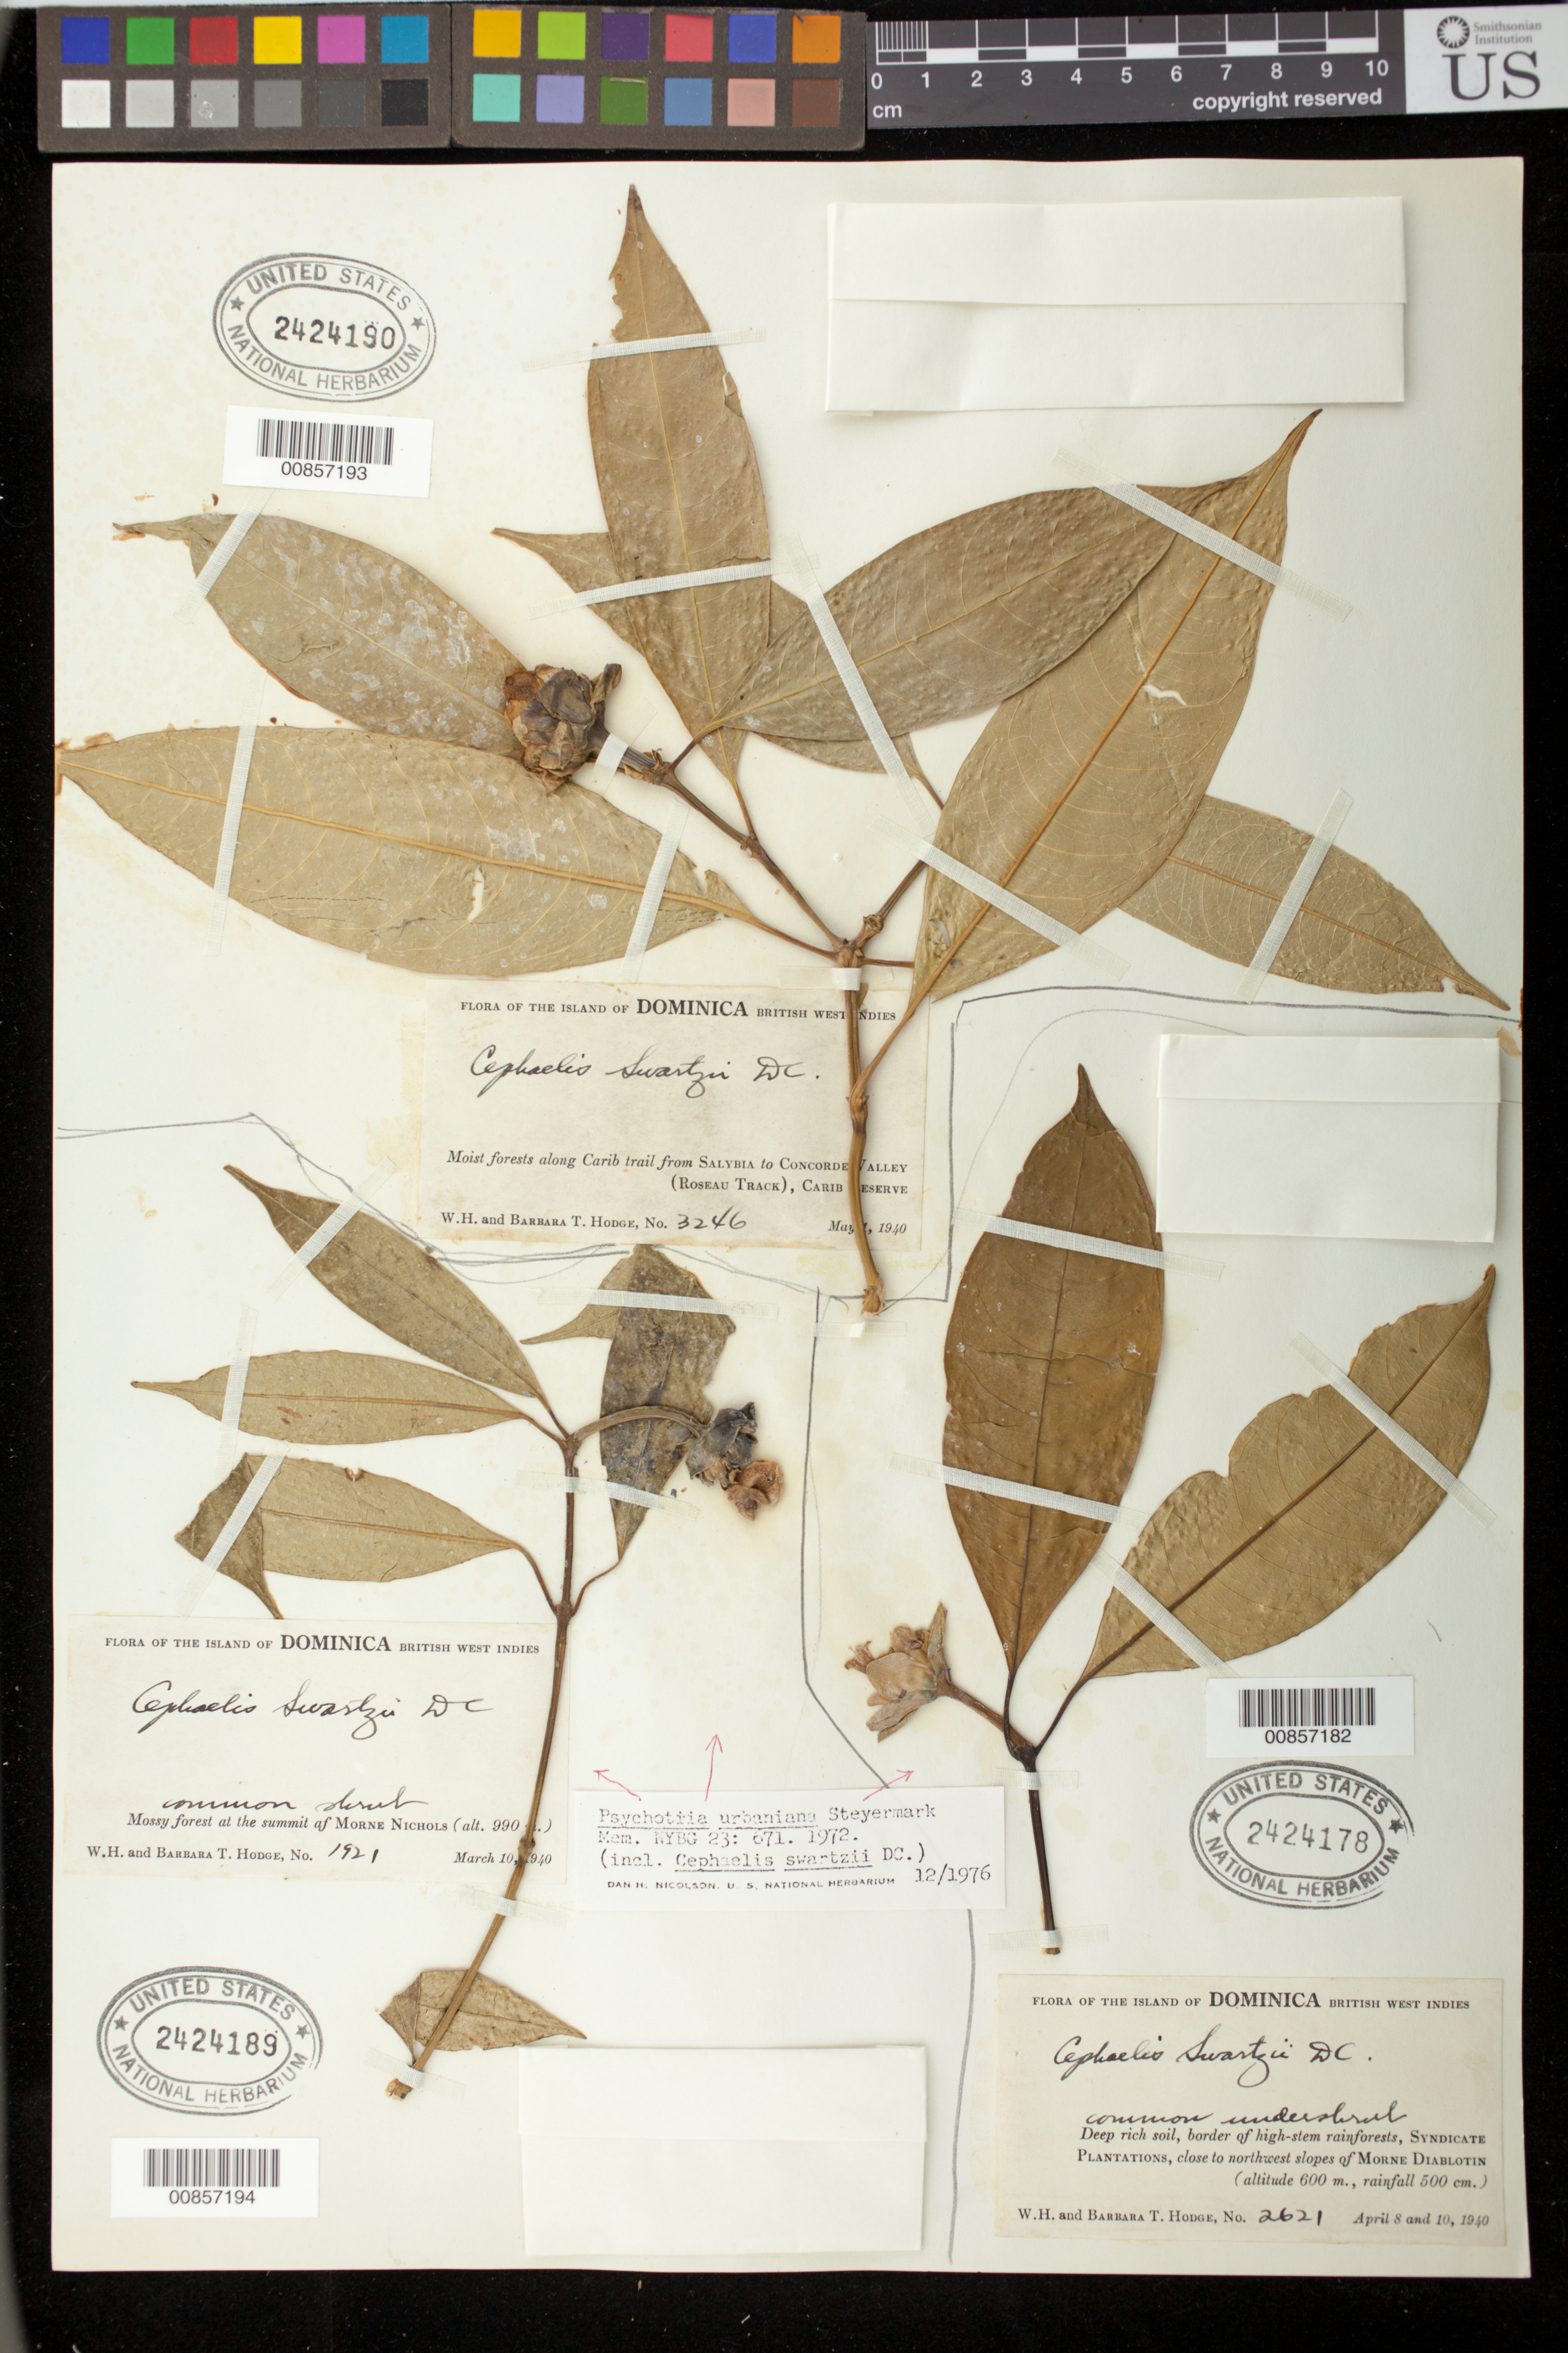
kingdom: Plantae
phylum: Tracheophyta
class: Magnoliopsida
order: Gentianales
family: Rubiaceae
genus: Psychotria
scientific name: Psychotria urbaniana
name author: Steyerm.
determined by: Nicolson, Dan H.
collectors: W. Hodge & B. Hodge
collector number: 2621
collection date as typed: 08 Apr 1940 to 10 Apr 1940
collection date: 1940-04-08/1940-04-10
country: Dominica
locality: Syndicate Plantations, close to northwest slopes of Morne Diablotin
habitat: Deep rich soil, border of high-stem rainforests (rainfall 500 cm)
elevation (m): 600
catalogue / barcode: US 2424178